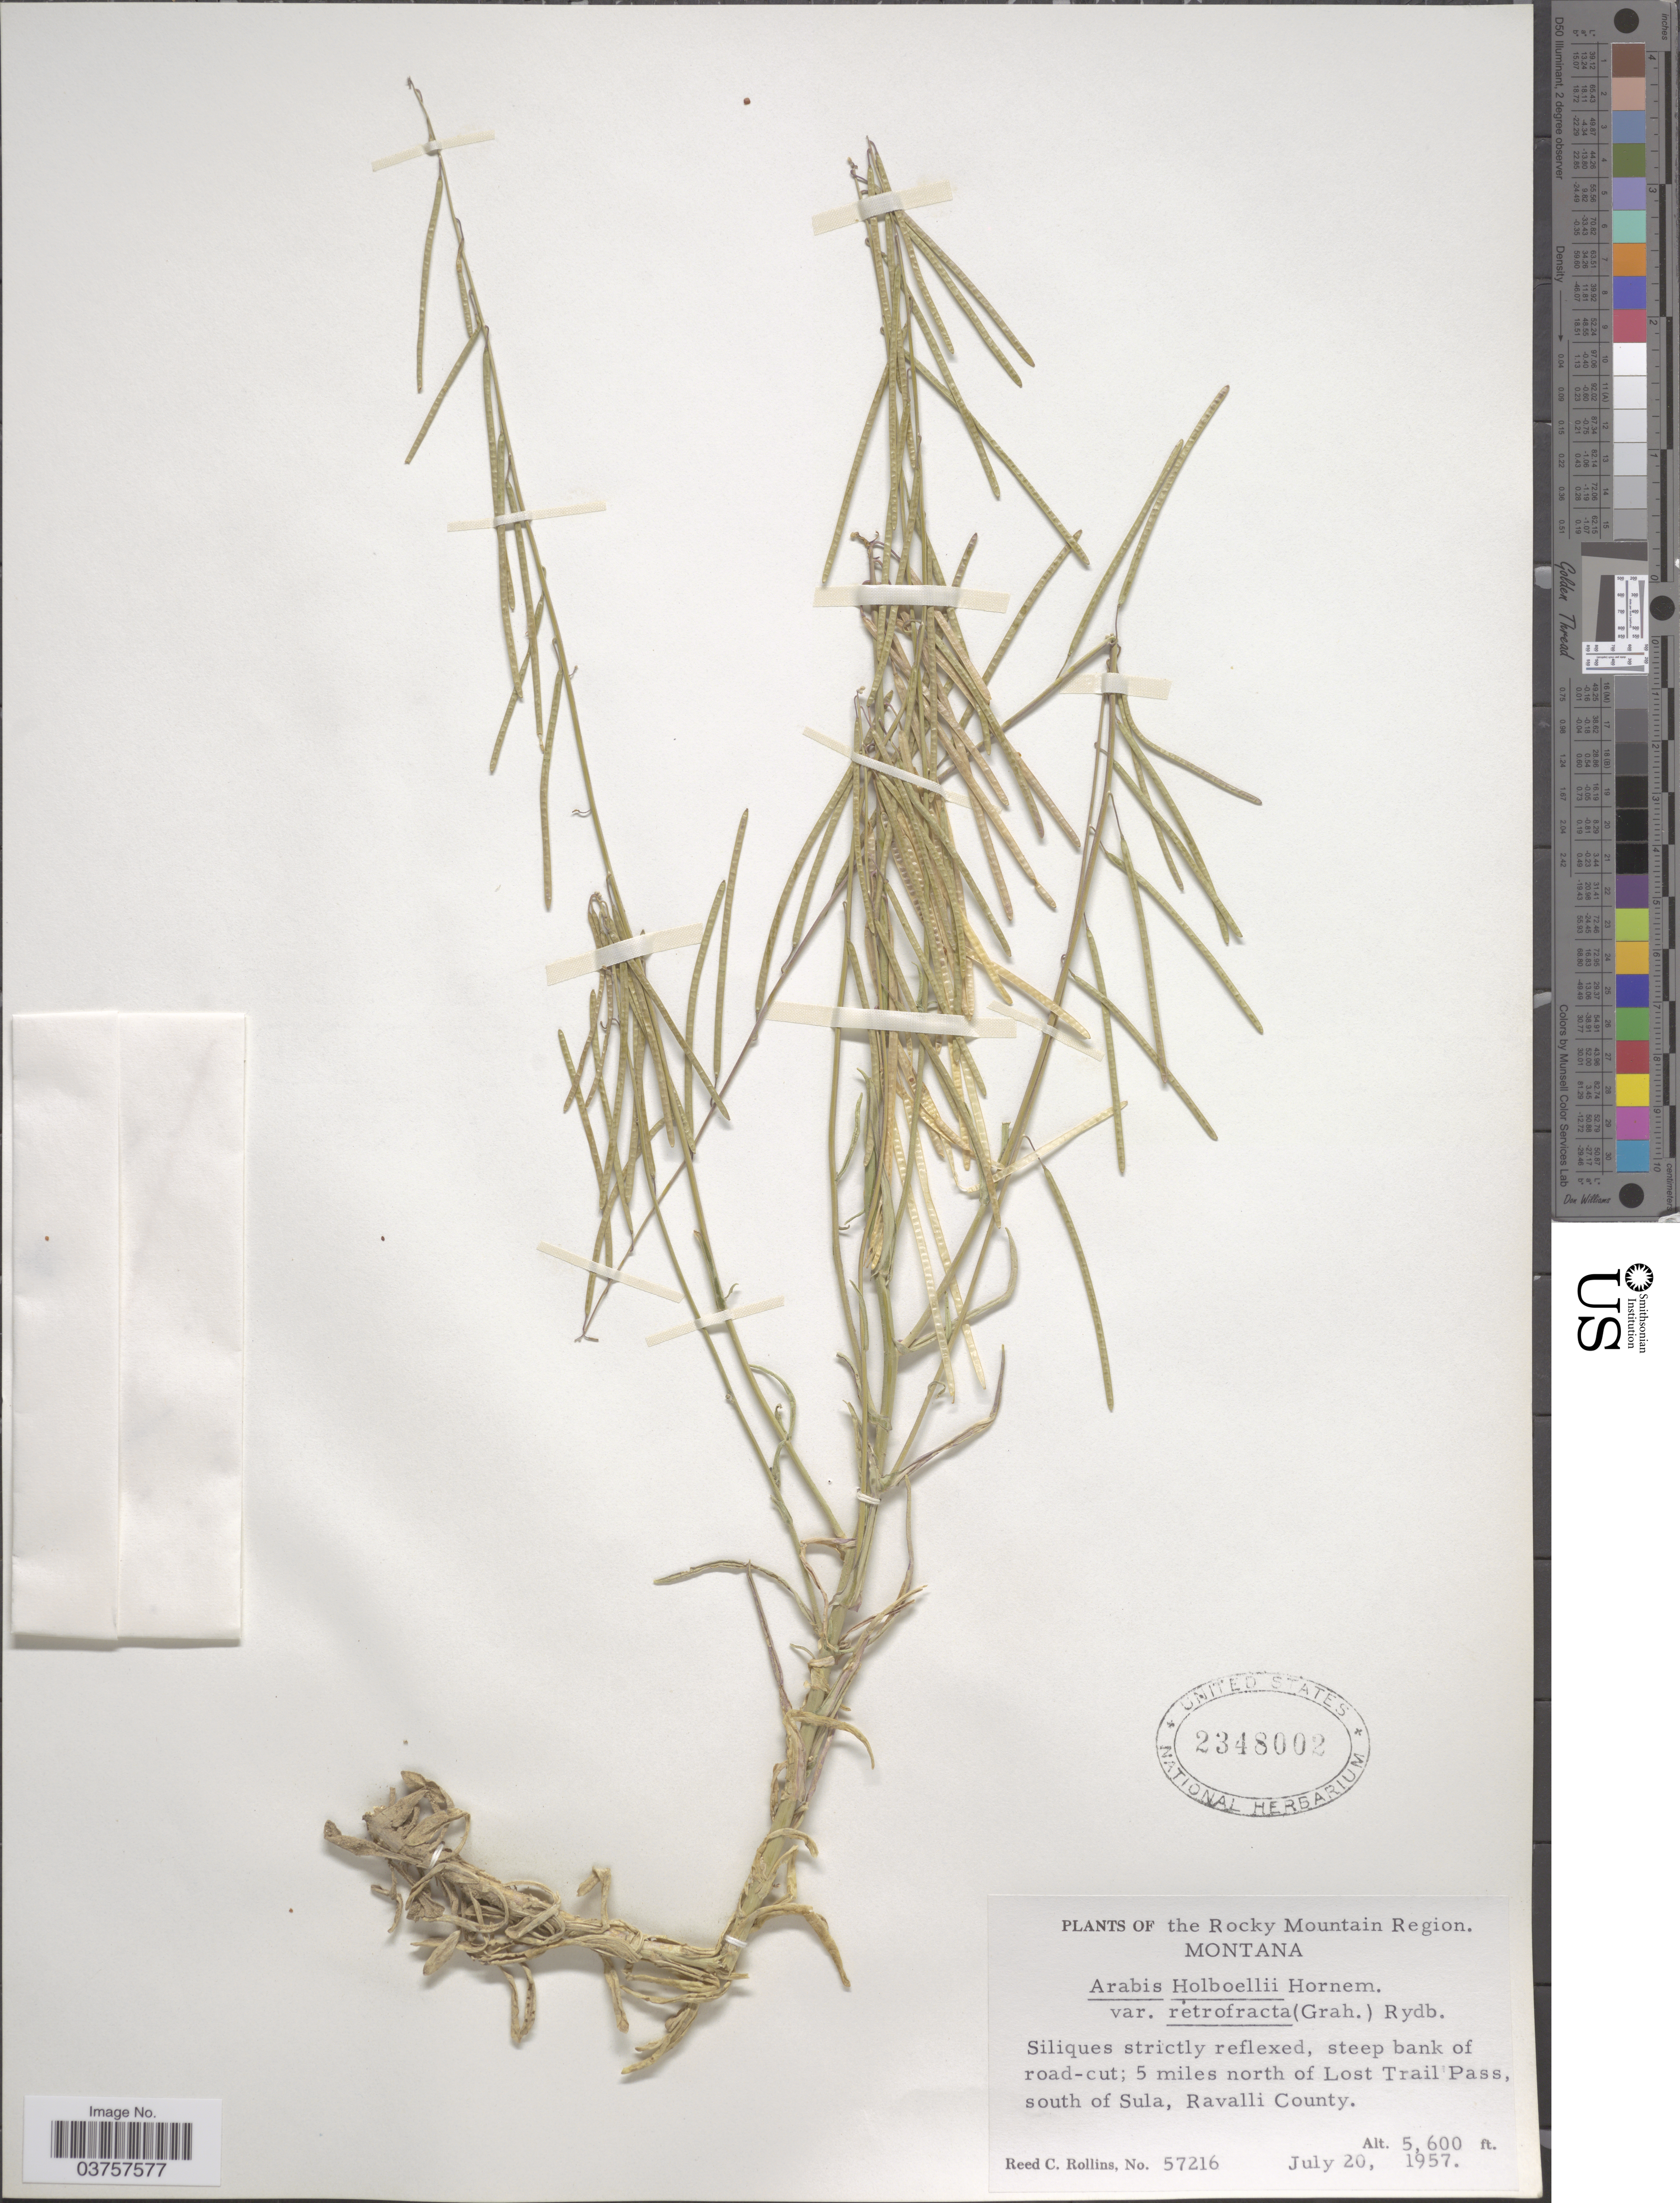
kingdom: Plantae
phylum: Tracheophyta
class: Magnoliopsida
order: Brassicales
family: Brassicaceae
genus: Arabis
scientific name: Arabis holboellii var. retrofracta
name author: Rydb.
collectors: R. C. Rollins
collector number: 57216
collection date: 1957-07-20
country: United States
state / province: Montana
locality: The Rocky Mountain Region. 5 miles north of Lost Trail Pass, south of Sula, Ravalli County.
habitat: steep bank of road cut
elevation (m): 1707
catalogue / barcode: US 2348002